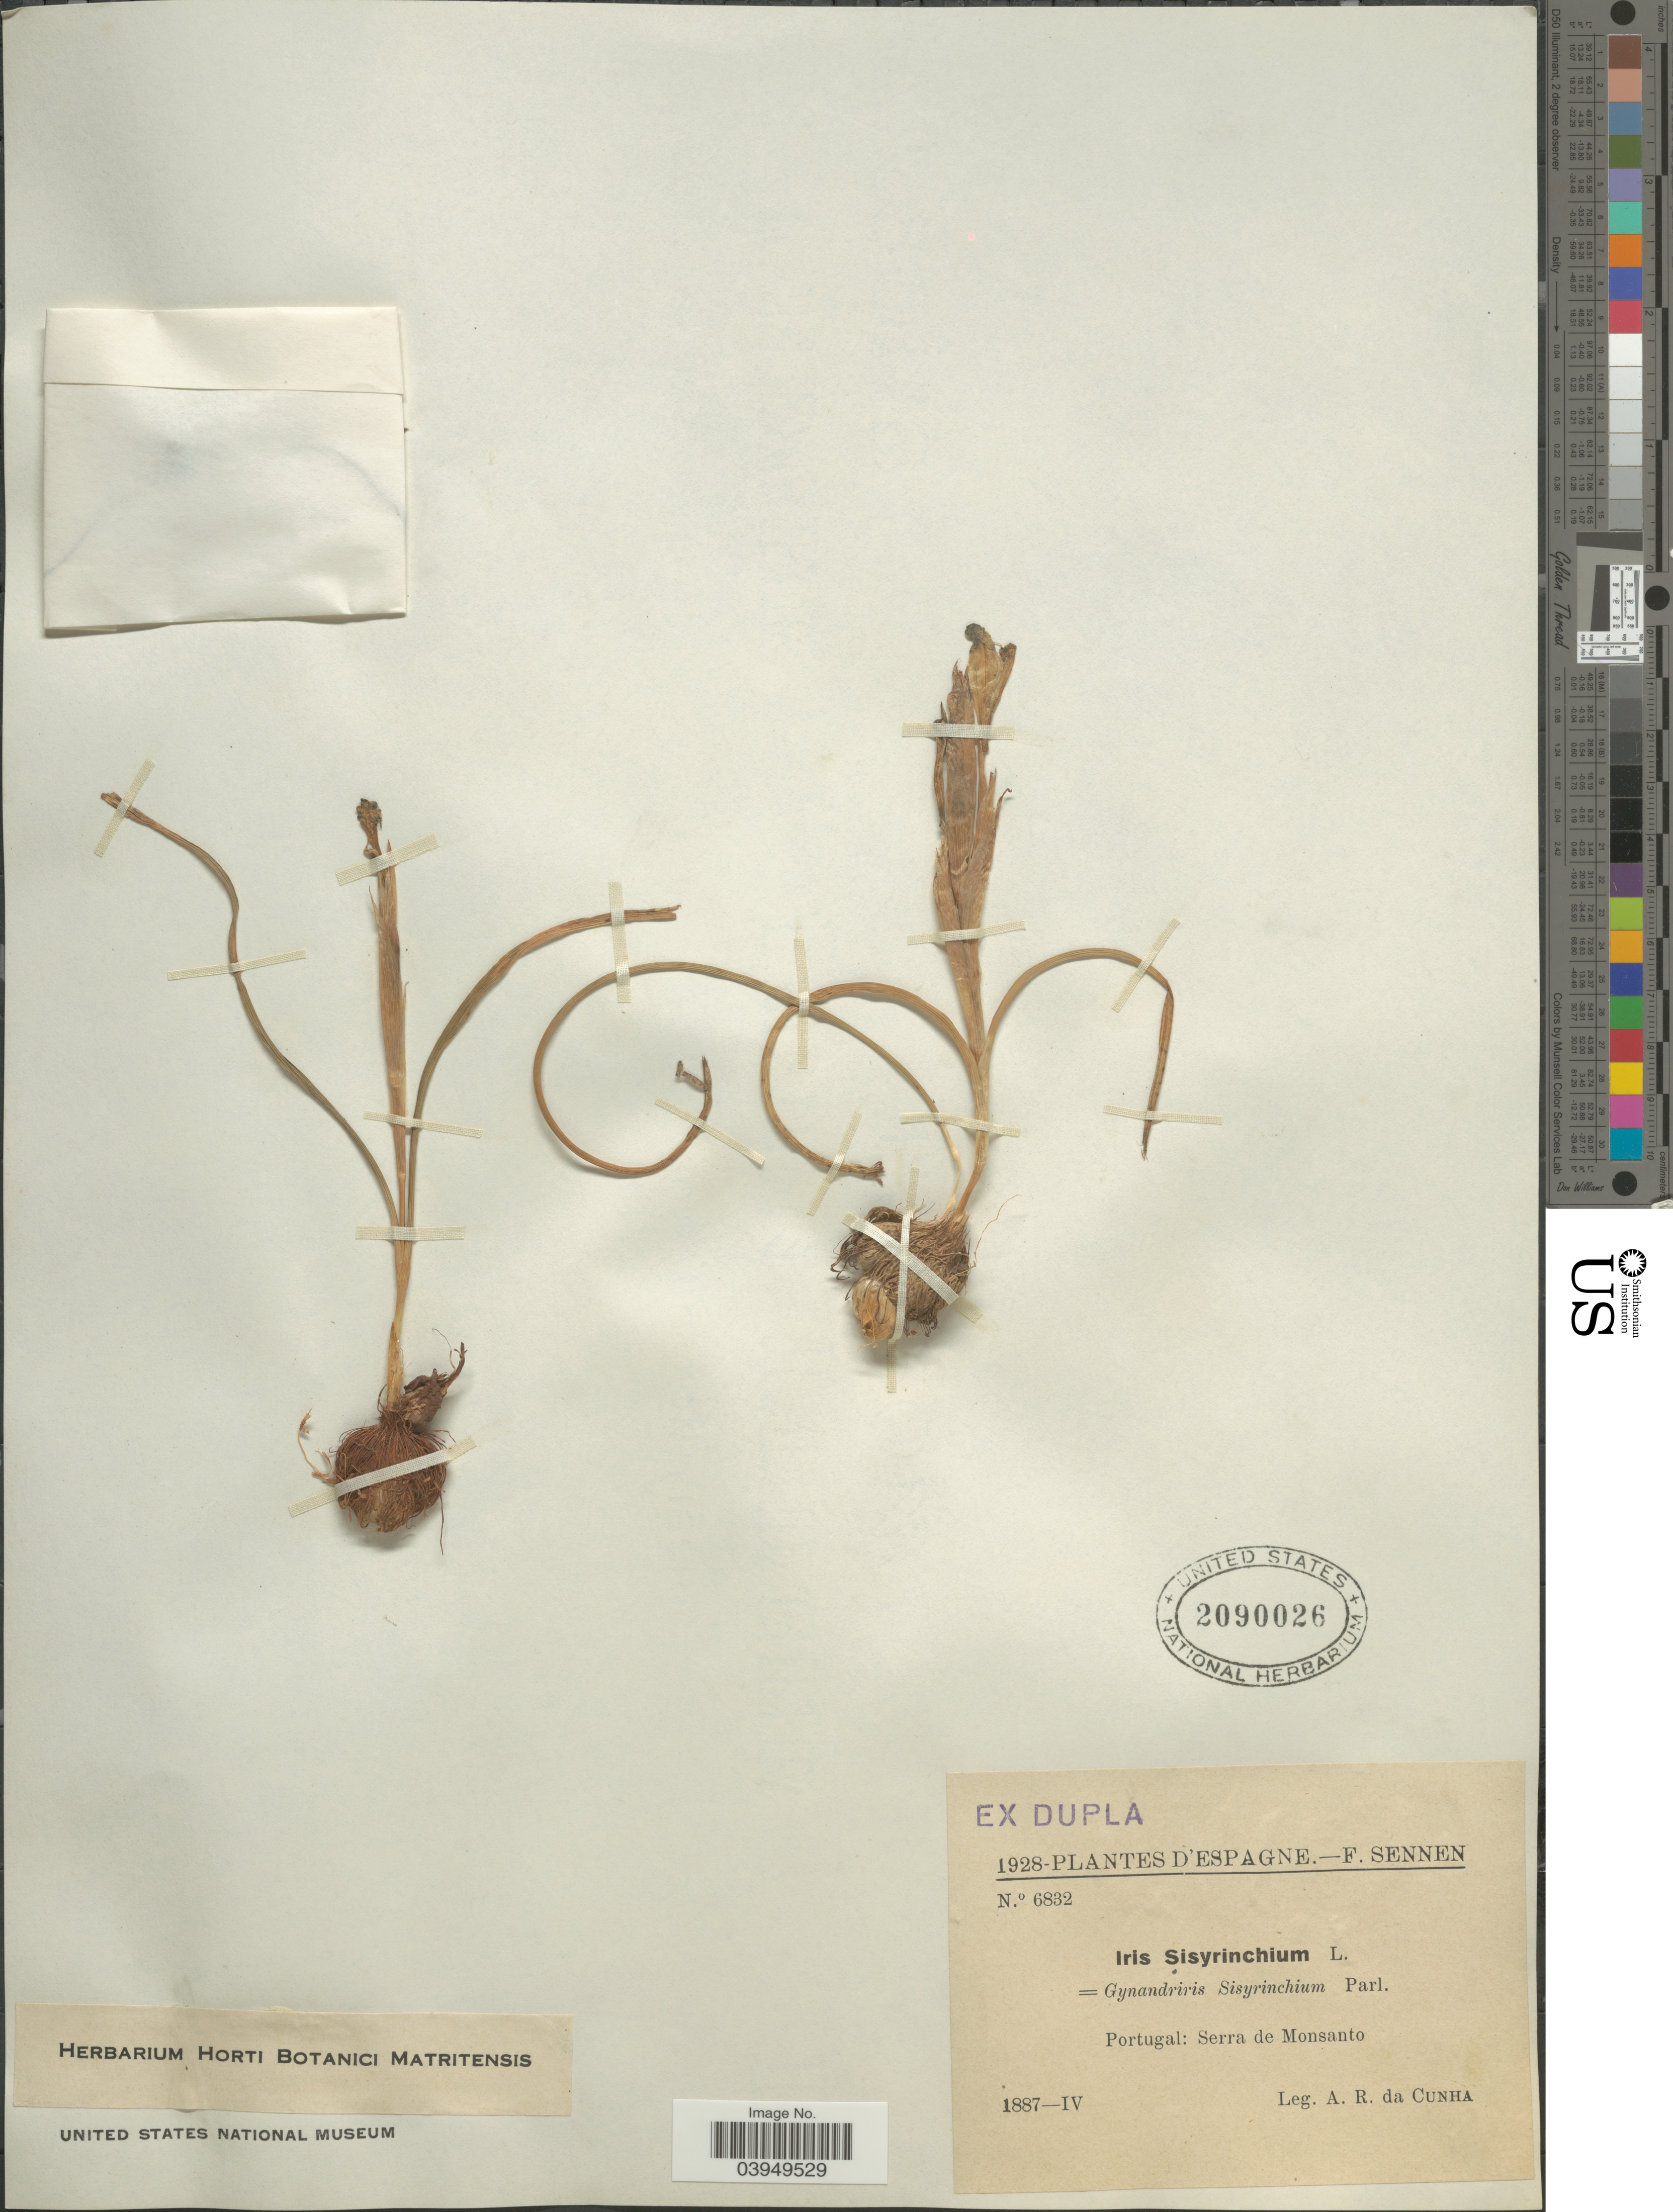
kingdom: Plantae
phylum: Tracheophyta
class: Liliopsida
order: Asparagales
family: Iridaceae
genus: Iris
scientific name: Iris sisyrinchium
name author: L.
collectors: A. Da Cunha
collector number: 6832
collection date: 1887-04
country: Portugal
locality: Serra de Monsanto.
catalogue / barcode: US 2090026